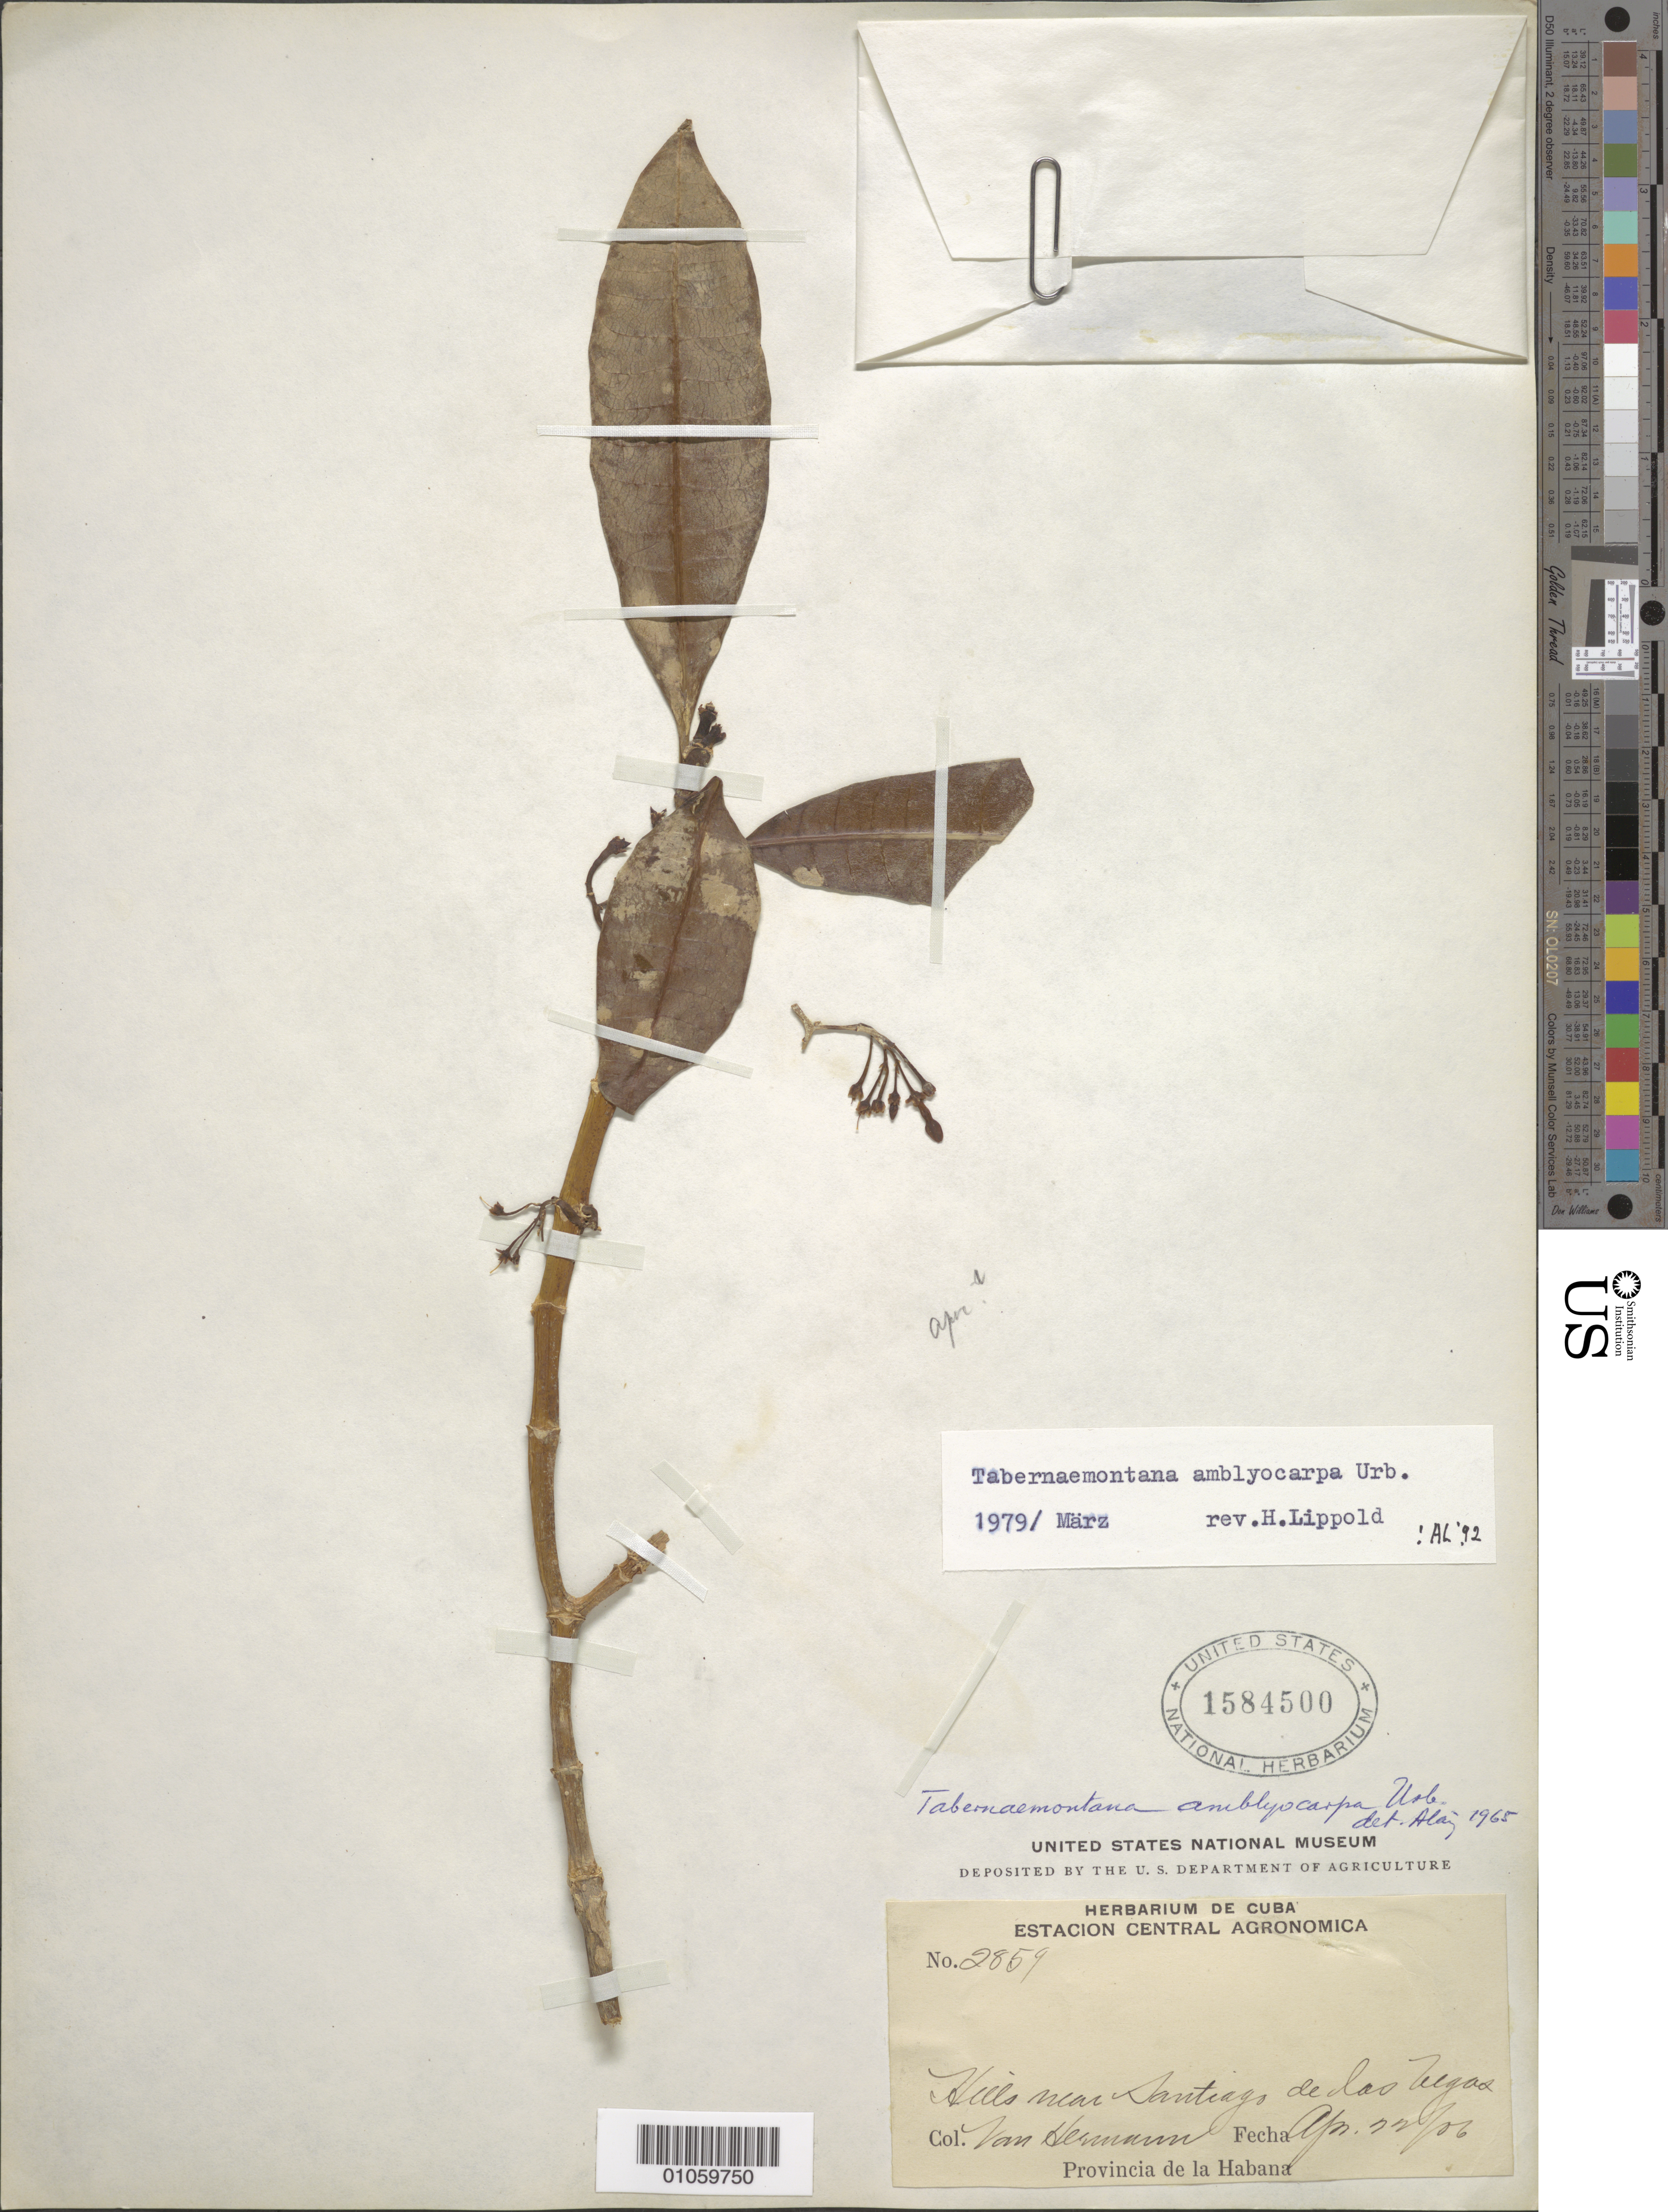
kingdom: Plantae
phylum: Tracheophyta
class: Magnoliopsida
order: Gentianales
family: Apocynaceae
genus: Tabernaemontana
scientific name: Tabernaemontana amblyocarpa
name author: Urb.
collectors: H. A. Van Hermann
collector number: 2859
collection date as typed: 22 Apr 1906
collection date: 1906-04-22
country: Cuba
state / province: La Habana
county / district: Municipio Boyeros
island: Cuba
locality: Hills near Santiago de las Vegas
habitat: Hills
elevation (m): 97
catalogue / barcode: US 1584500